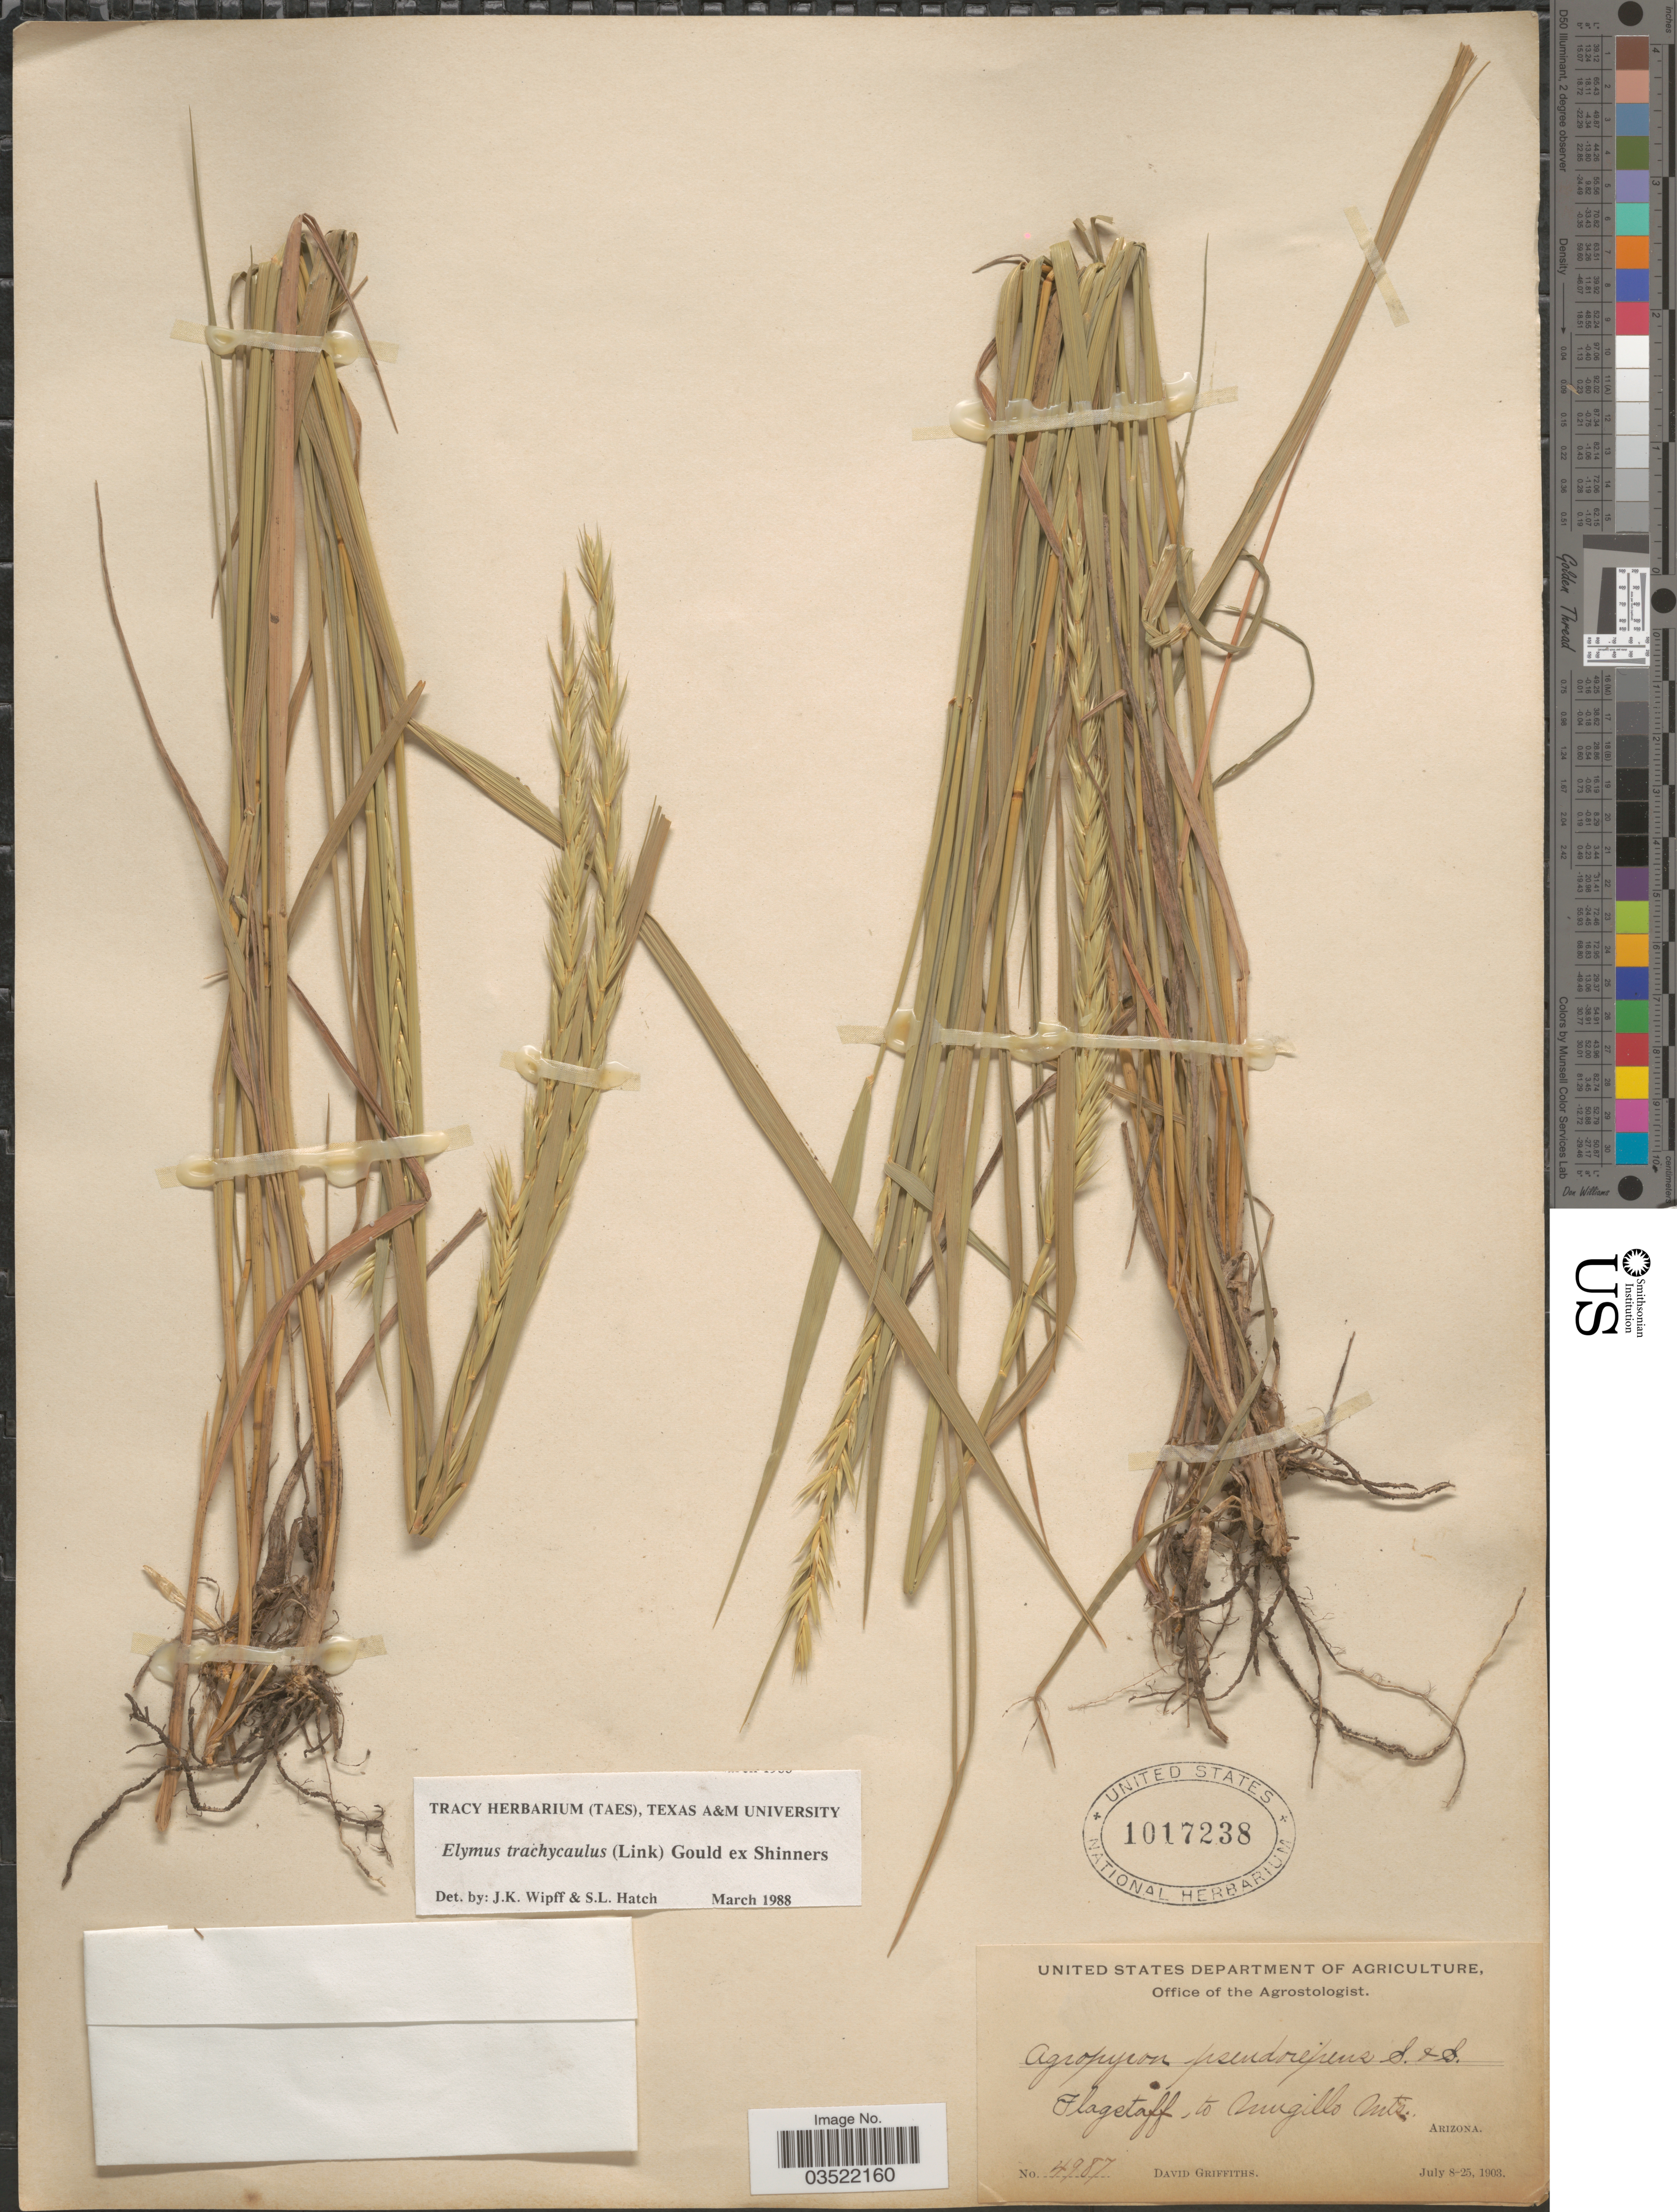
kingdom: Plantae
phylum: Tracheophyta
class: Liliopsida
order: Poales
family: Poaceae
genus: Elymus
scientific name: Elymus trachycaulus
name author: (Link) Gould ex Shinners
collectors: D. Griffiths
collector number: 4987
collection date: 1903-07-08/1903-07-25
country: United States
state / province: Arizona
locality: Flagstaff to Mugillo Mts.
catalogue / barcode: US 1017238